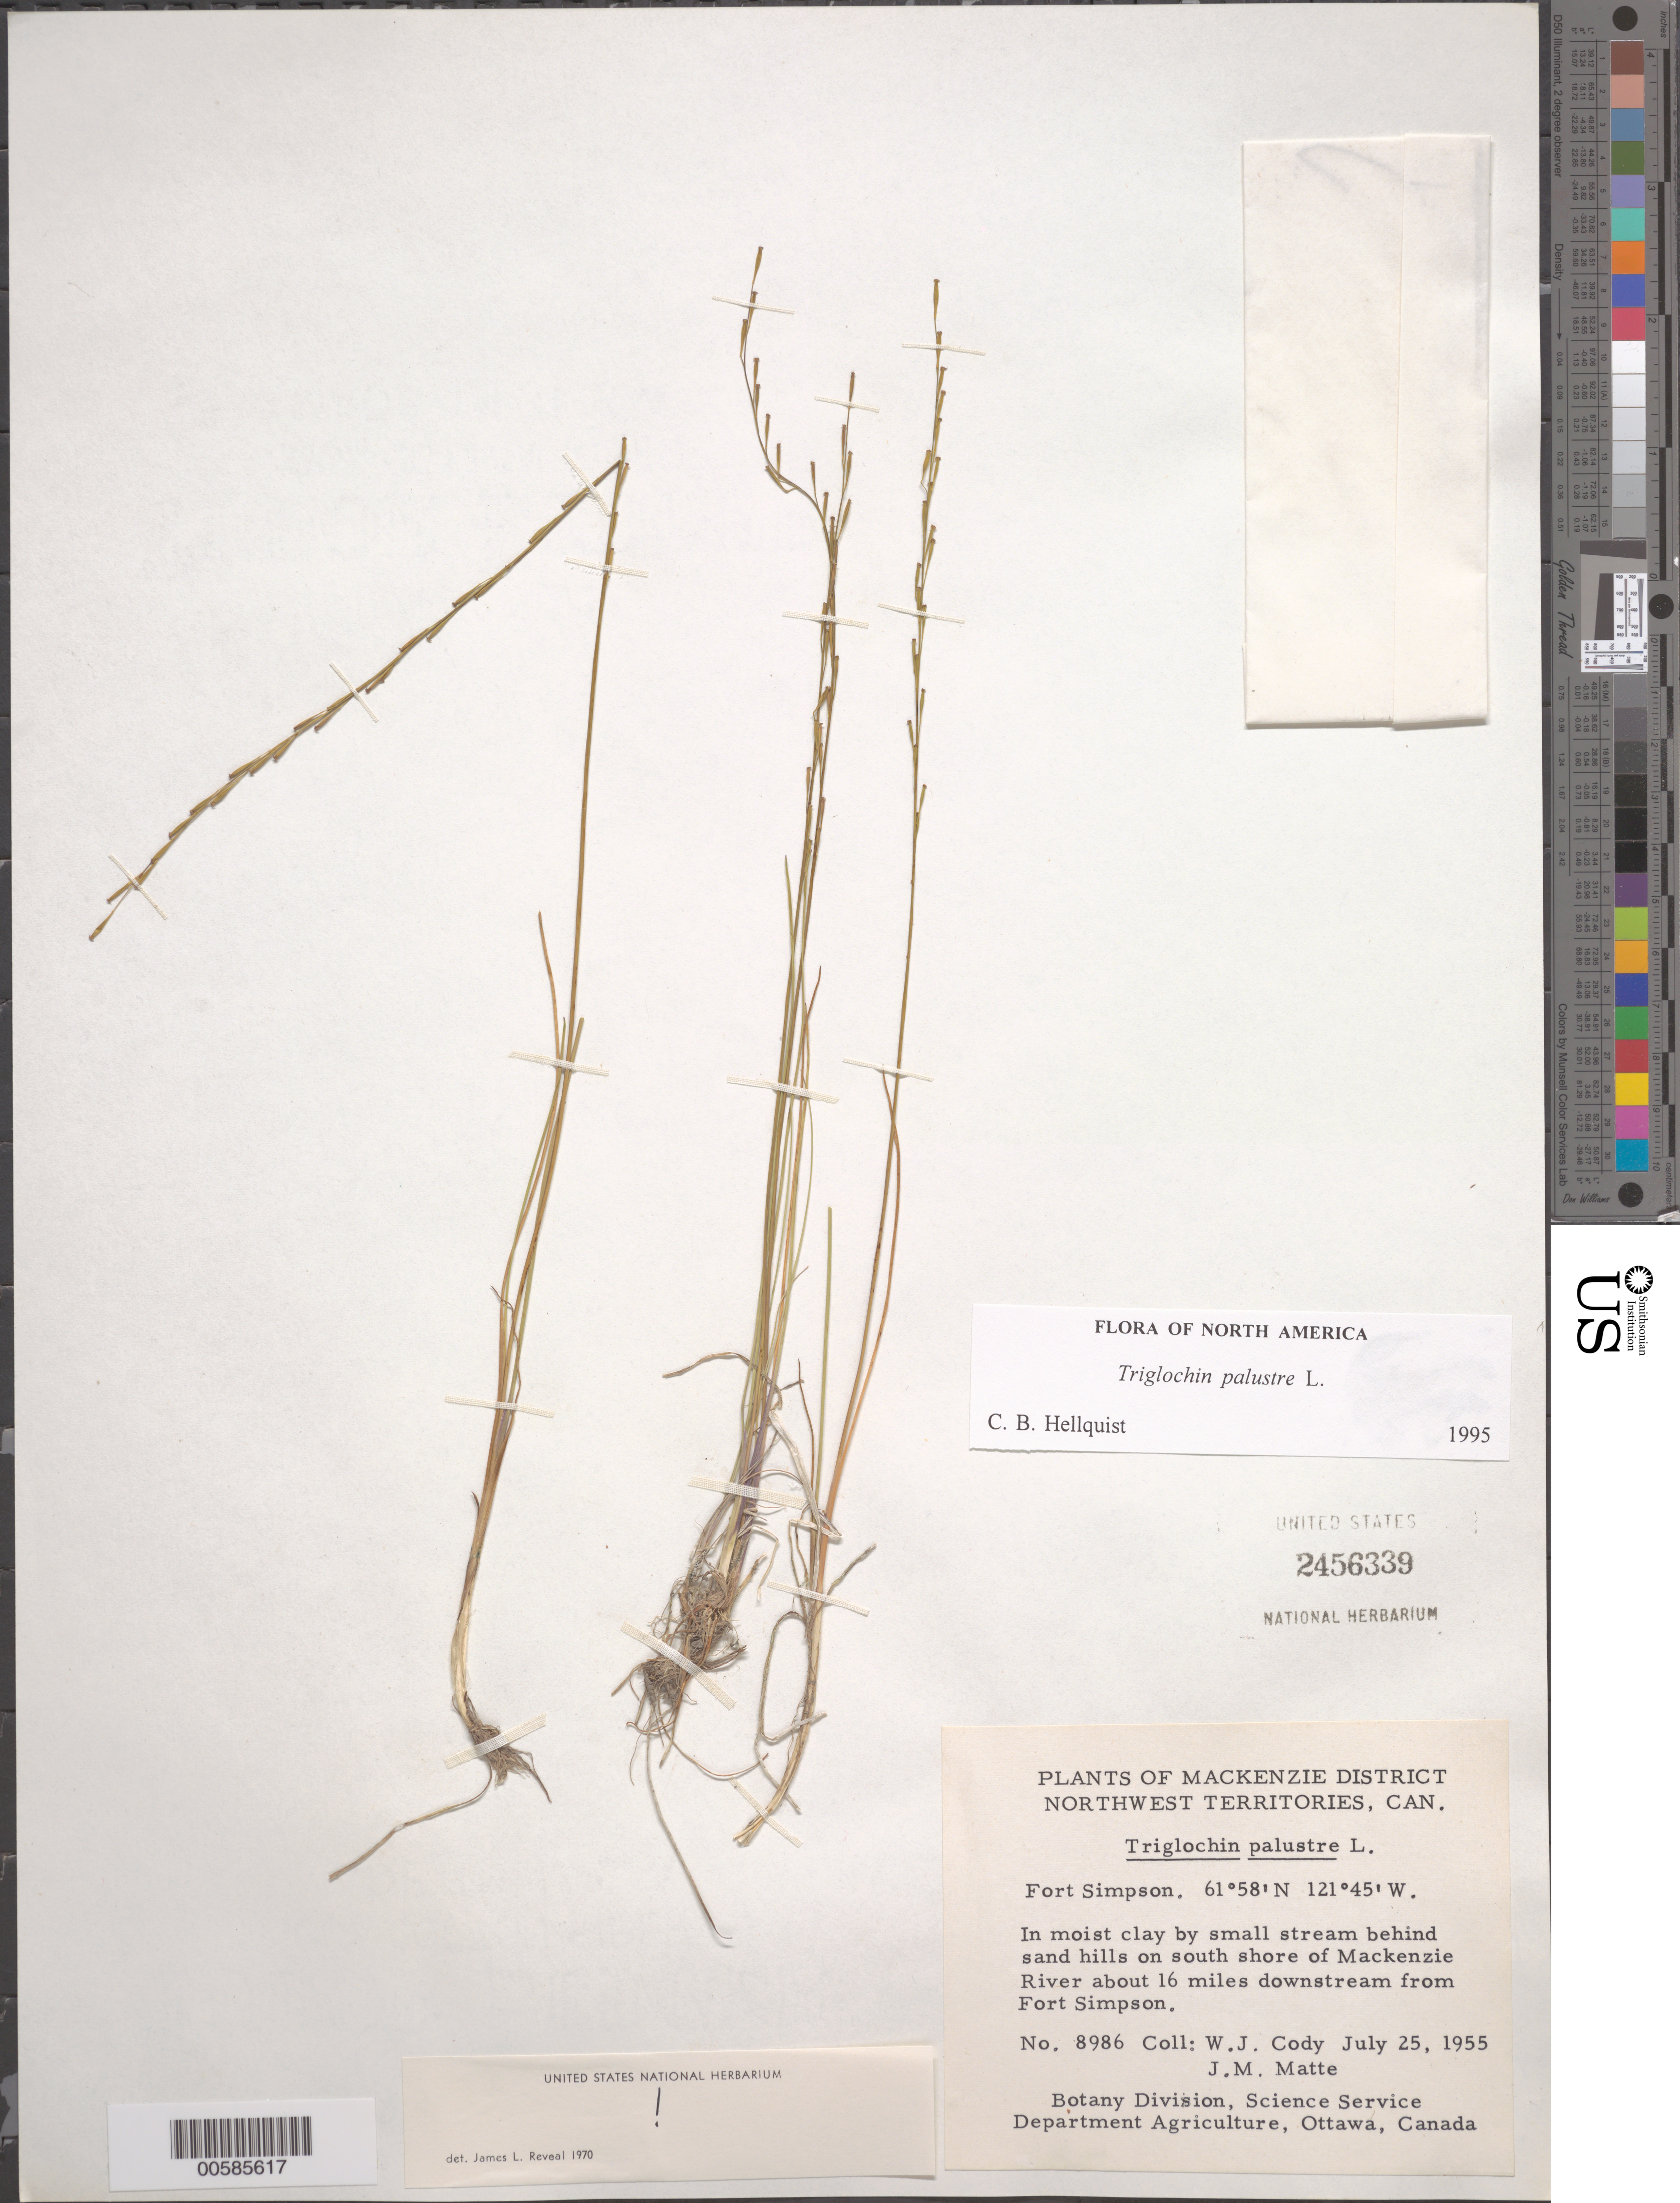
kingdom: Plantae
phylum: Tracheophyta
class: Liliopsida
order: Alismatales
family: Juncaginaceae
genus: Triglochin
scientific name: Triglochin palustris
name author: L.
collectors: W. Cody & J. Matte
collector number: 8986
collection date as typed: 25 Jul 1955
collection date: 1955-07-25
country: Canada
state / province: Northwest Territories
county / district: Mackenzie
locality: Fort Simpson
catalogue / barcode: US 2456339